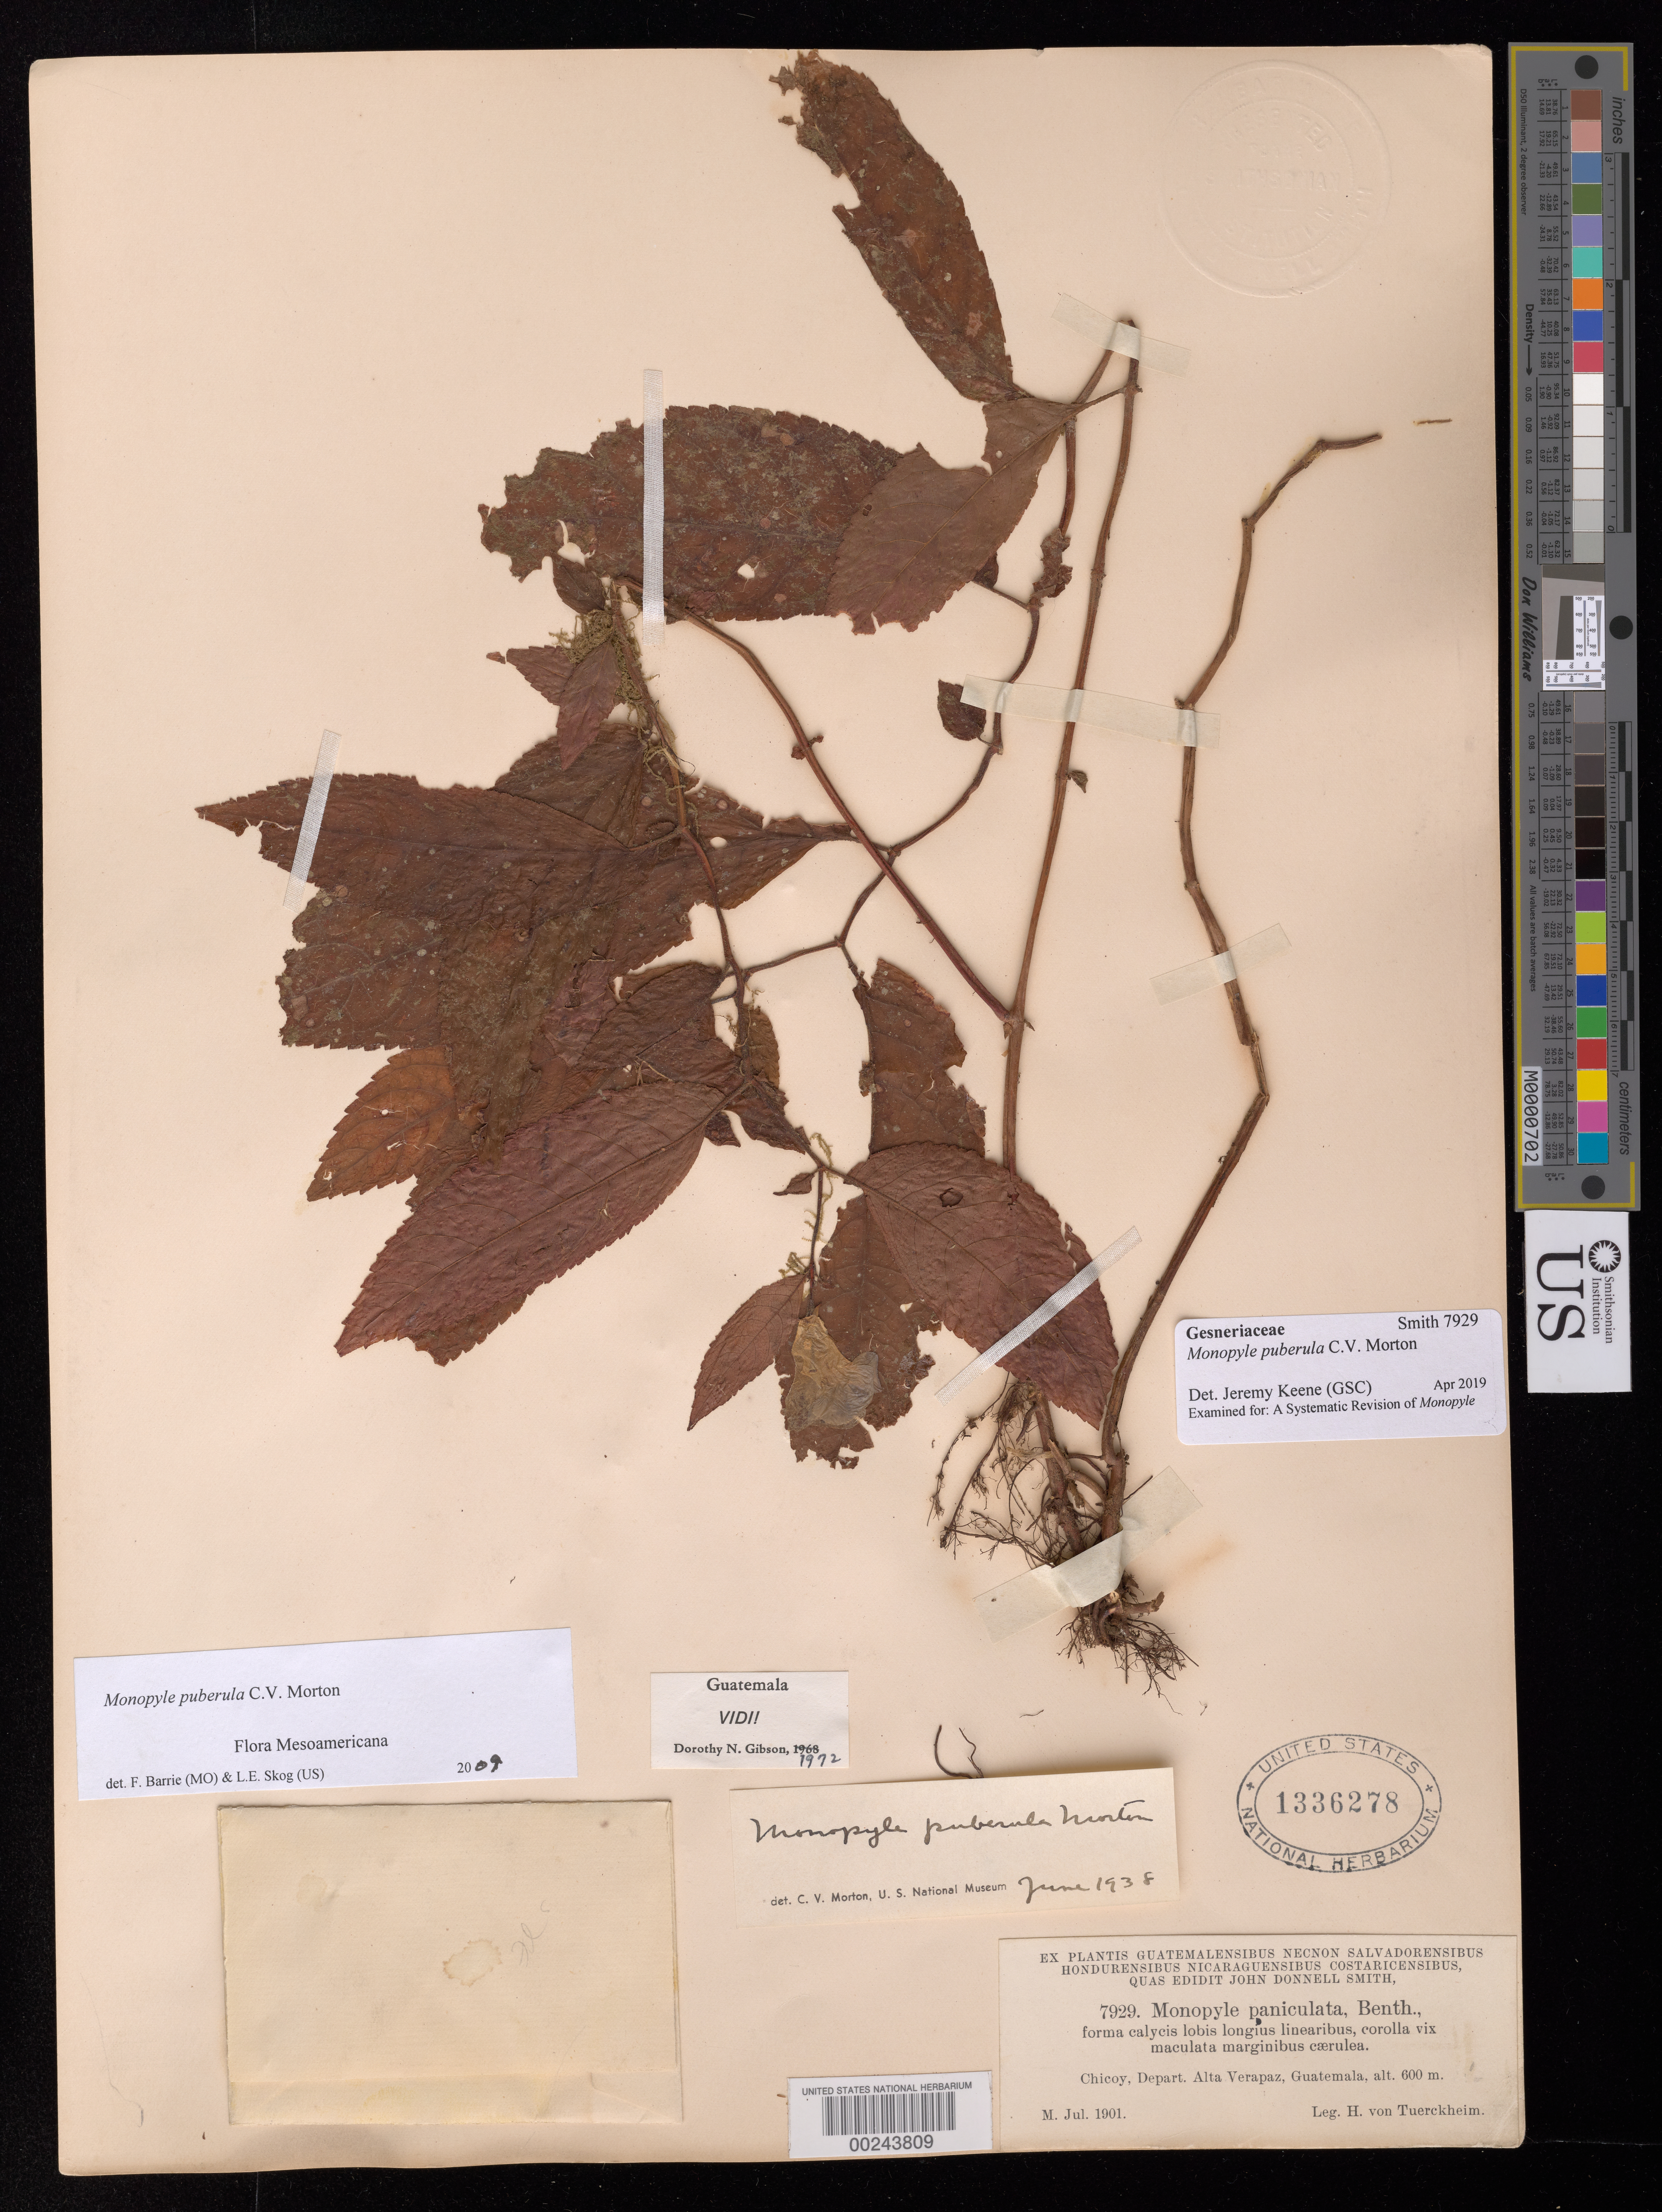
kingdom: Plantae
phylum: Tracheophyta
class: Magnoliopsida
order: Lamiales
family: Gesneriaceae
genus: Monopyle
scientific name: Monopyle puberula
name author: C.V. Morton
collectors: H. von Türckheim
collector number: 7929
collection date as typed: Jul 1901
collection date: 1901-07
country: Guatemala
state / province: Alta Verapaz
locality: Chicoy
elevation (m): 600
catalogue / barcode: US 1336278